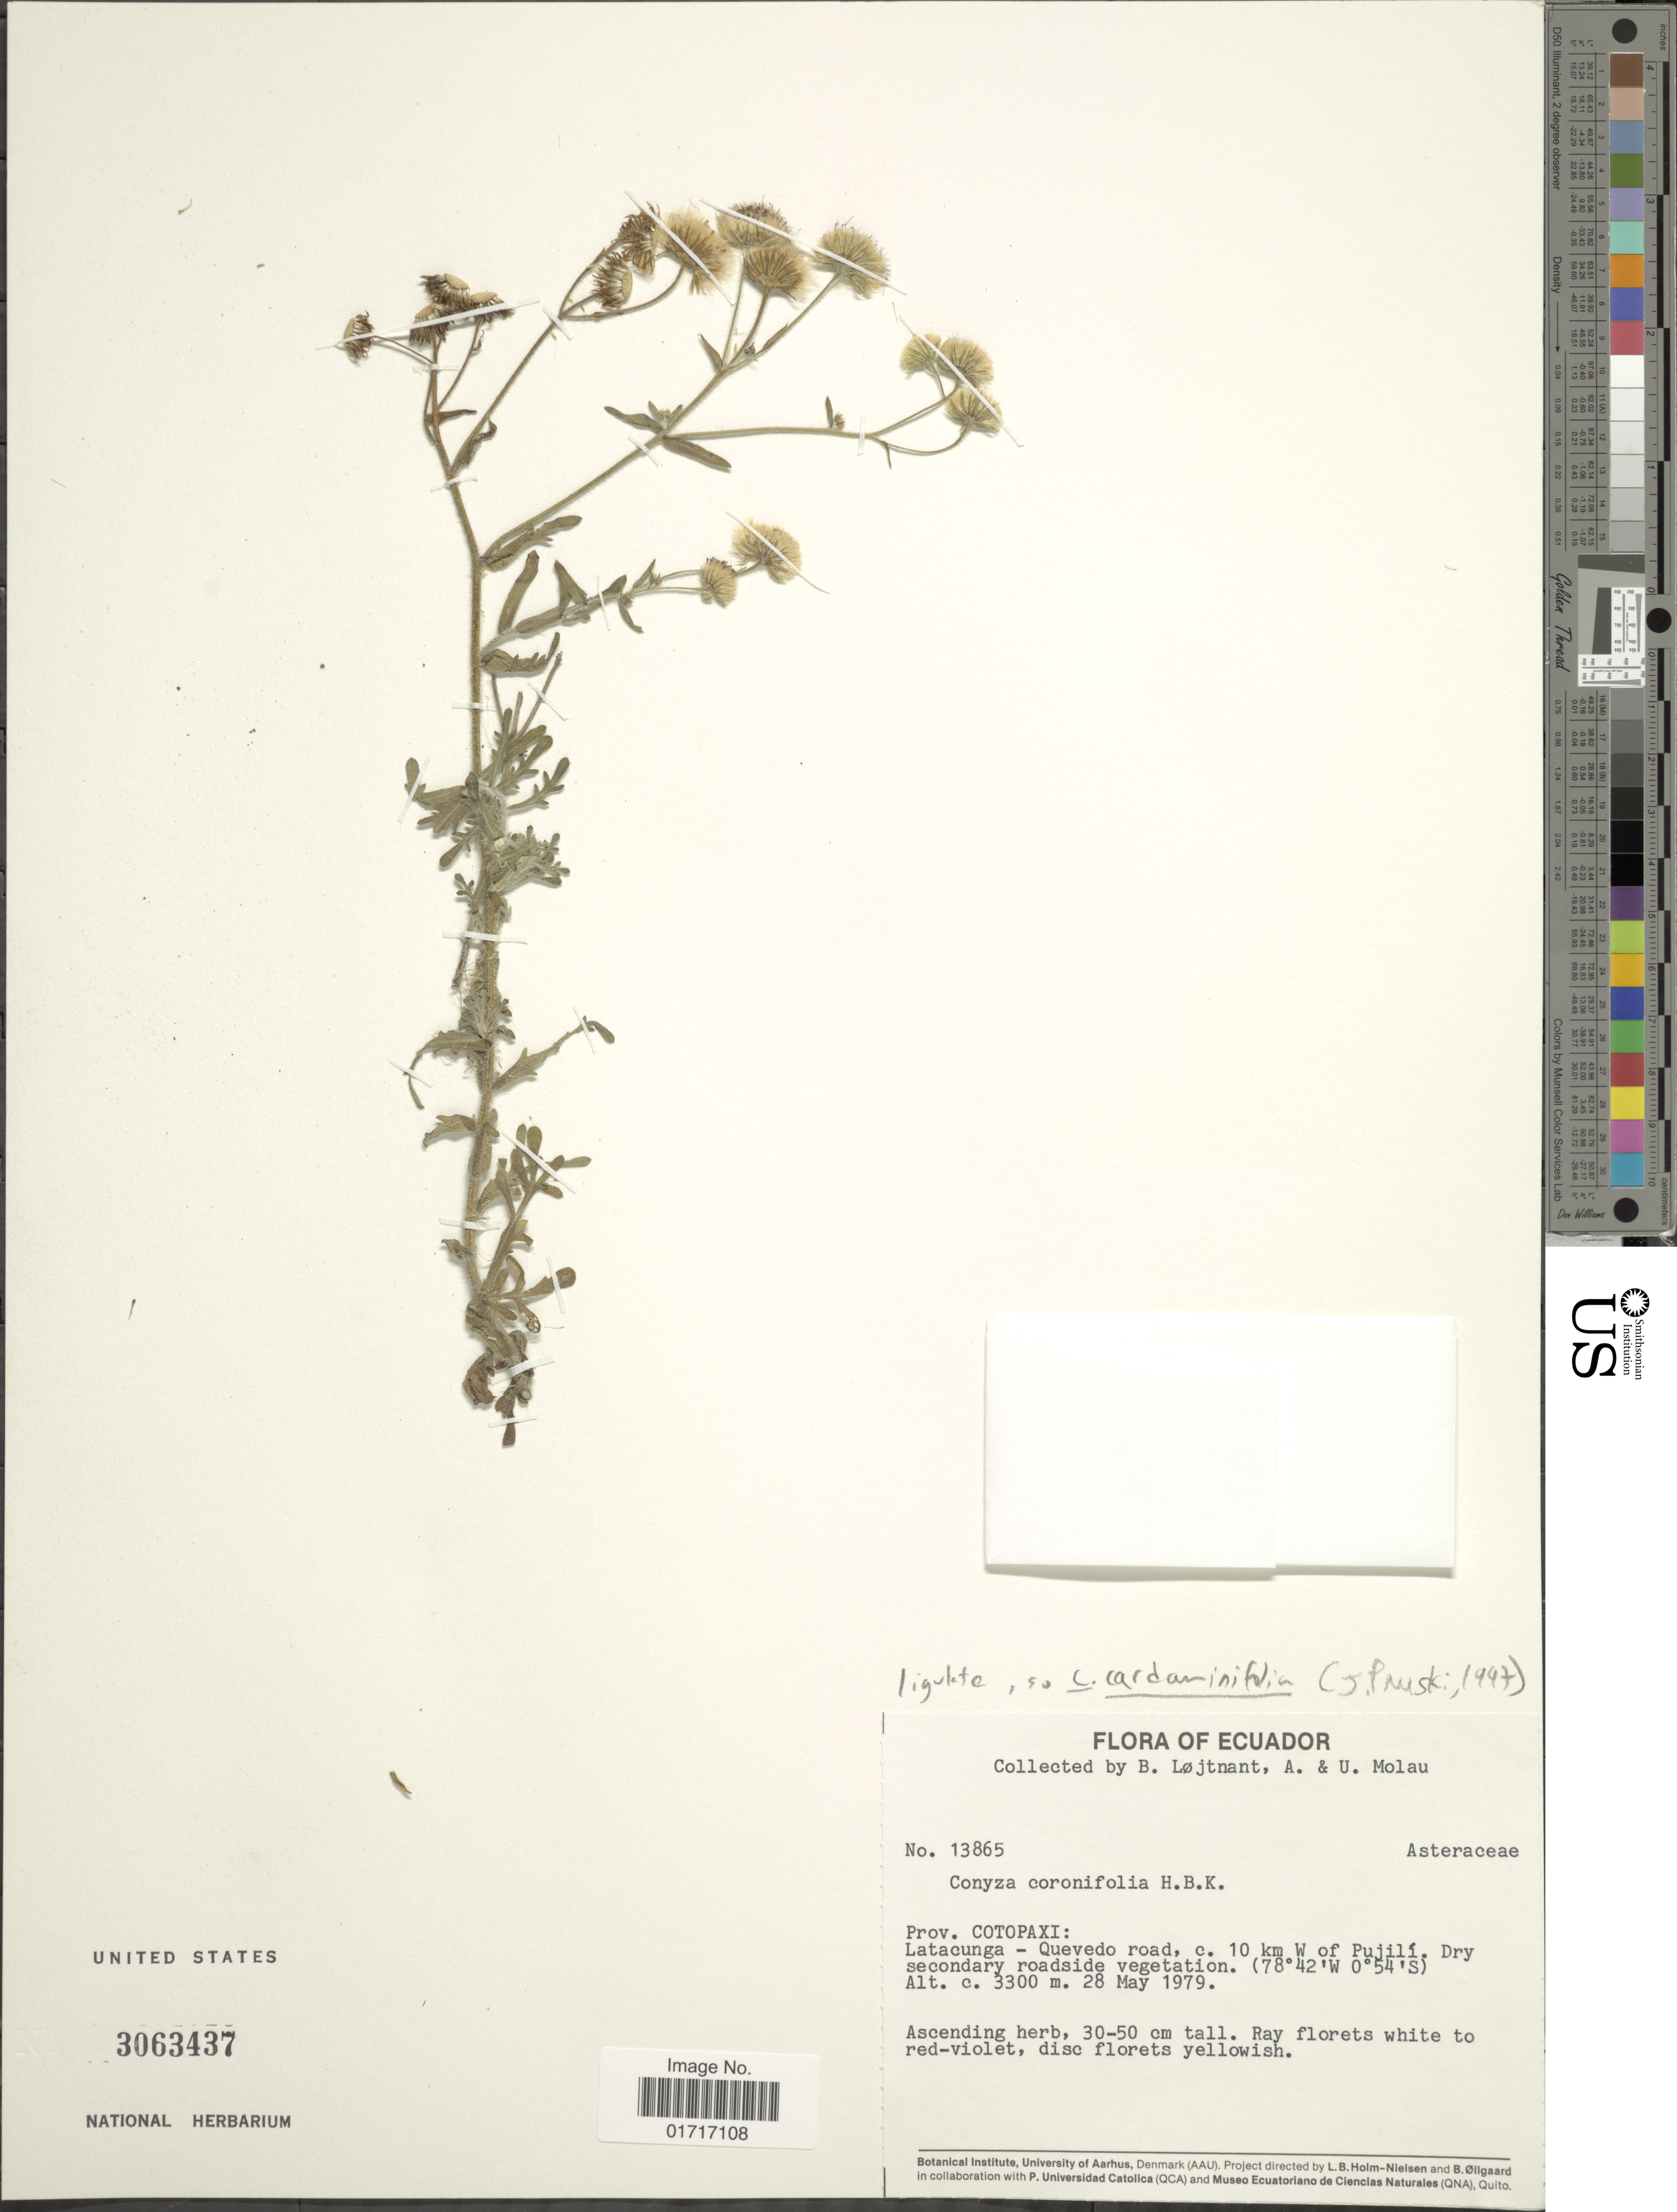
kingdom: Plantae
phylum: Tracheophyta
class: Magnoliopsida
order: Asterales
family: Asteraceae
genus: Conyza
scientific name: Conyza cardaminifolia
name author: Kunth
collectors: B. Löjtnant, A. Molau & U. Molau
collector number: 13865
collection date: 1979-05-28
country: Ecuador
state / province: Cotopaxi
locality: Prov. Cotopaxi: Latacunga - Quevedo road, c. 10 km W of Pujili.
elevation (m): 3300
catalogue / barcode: US 3063437